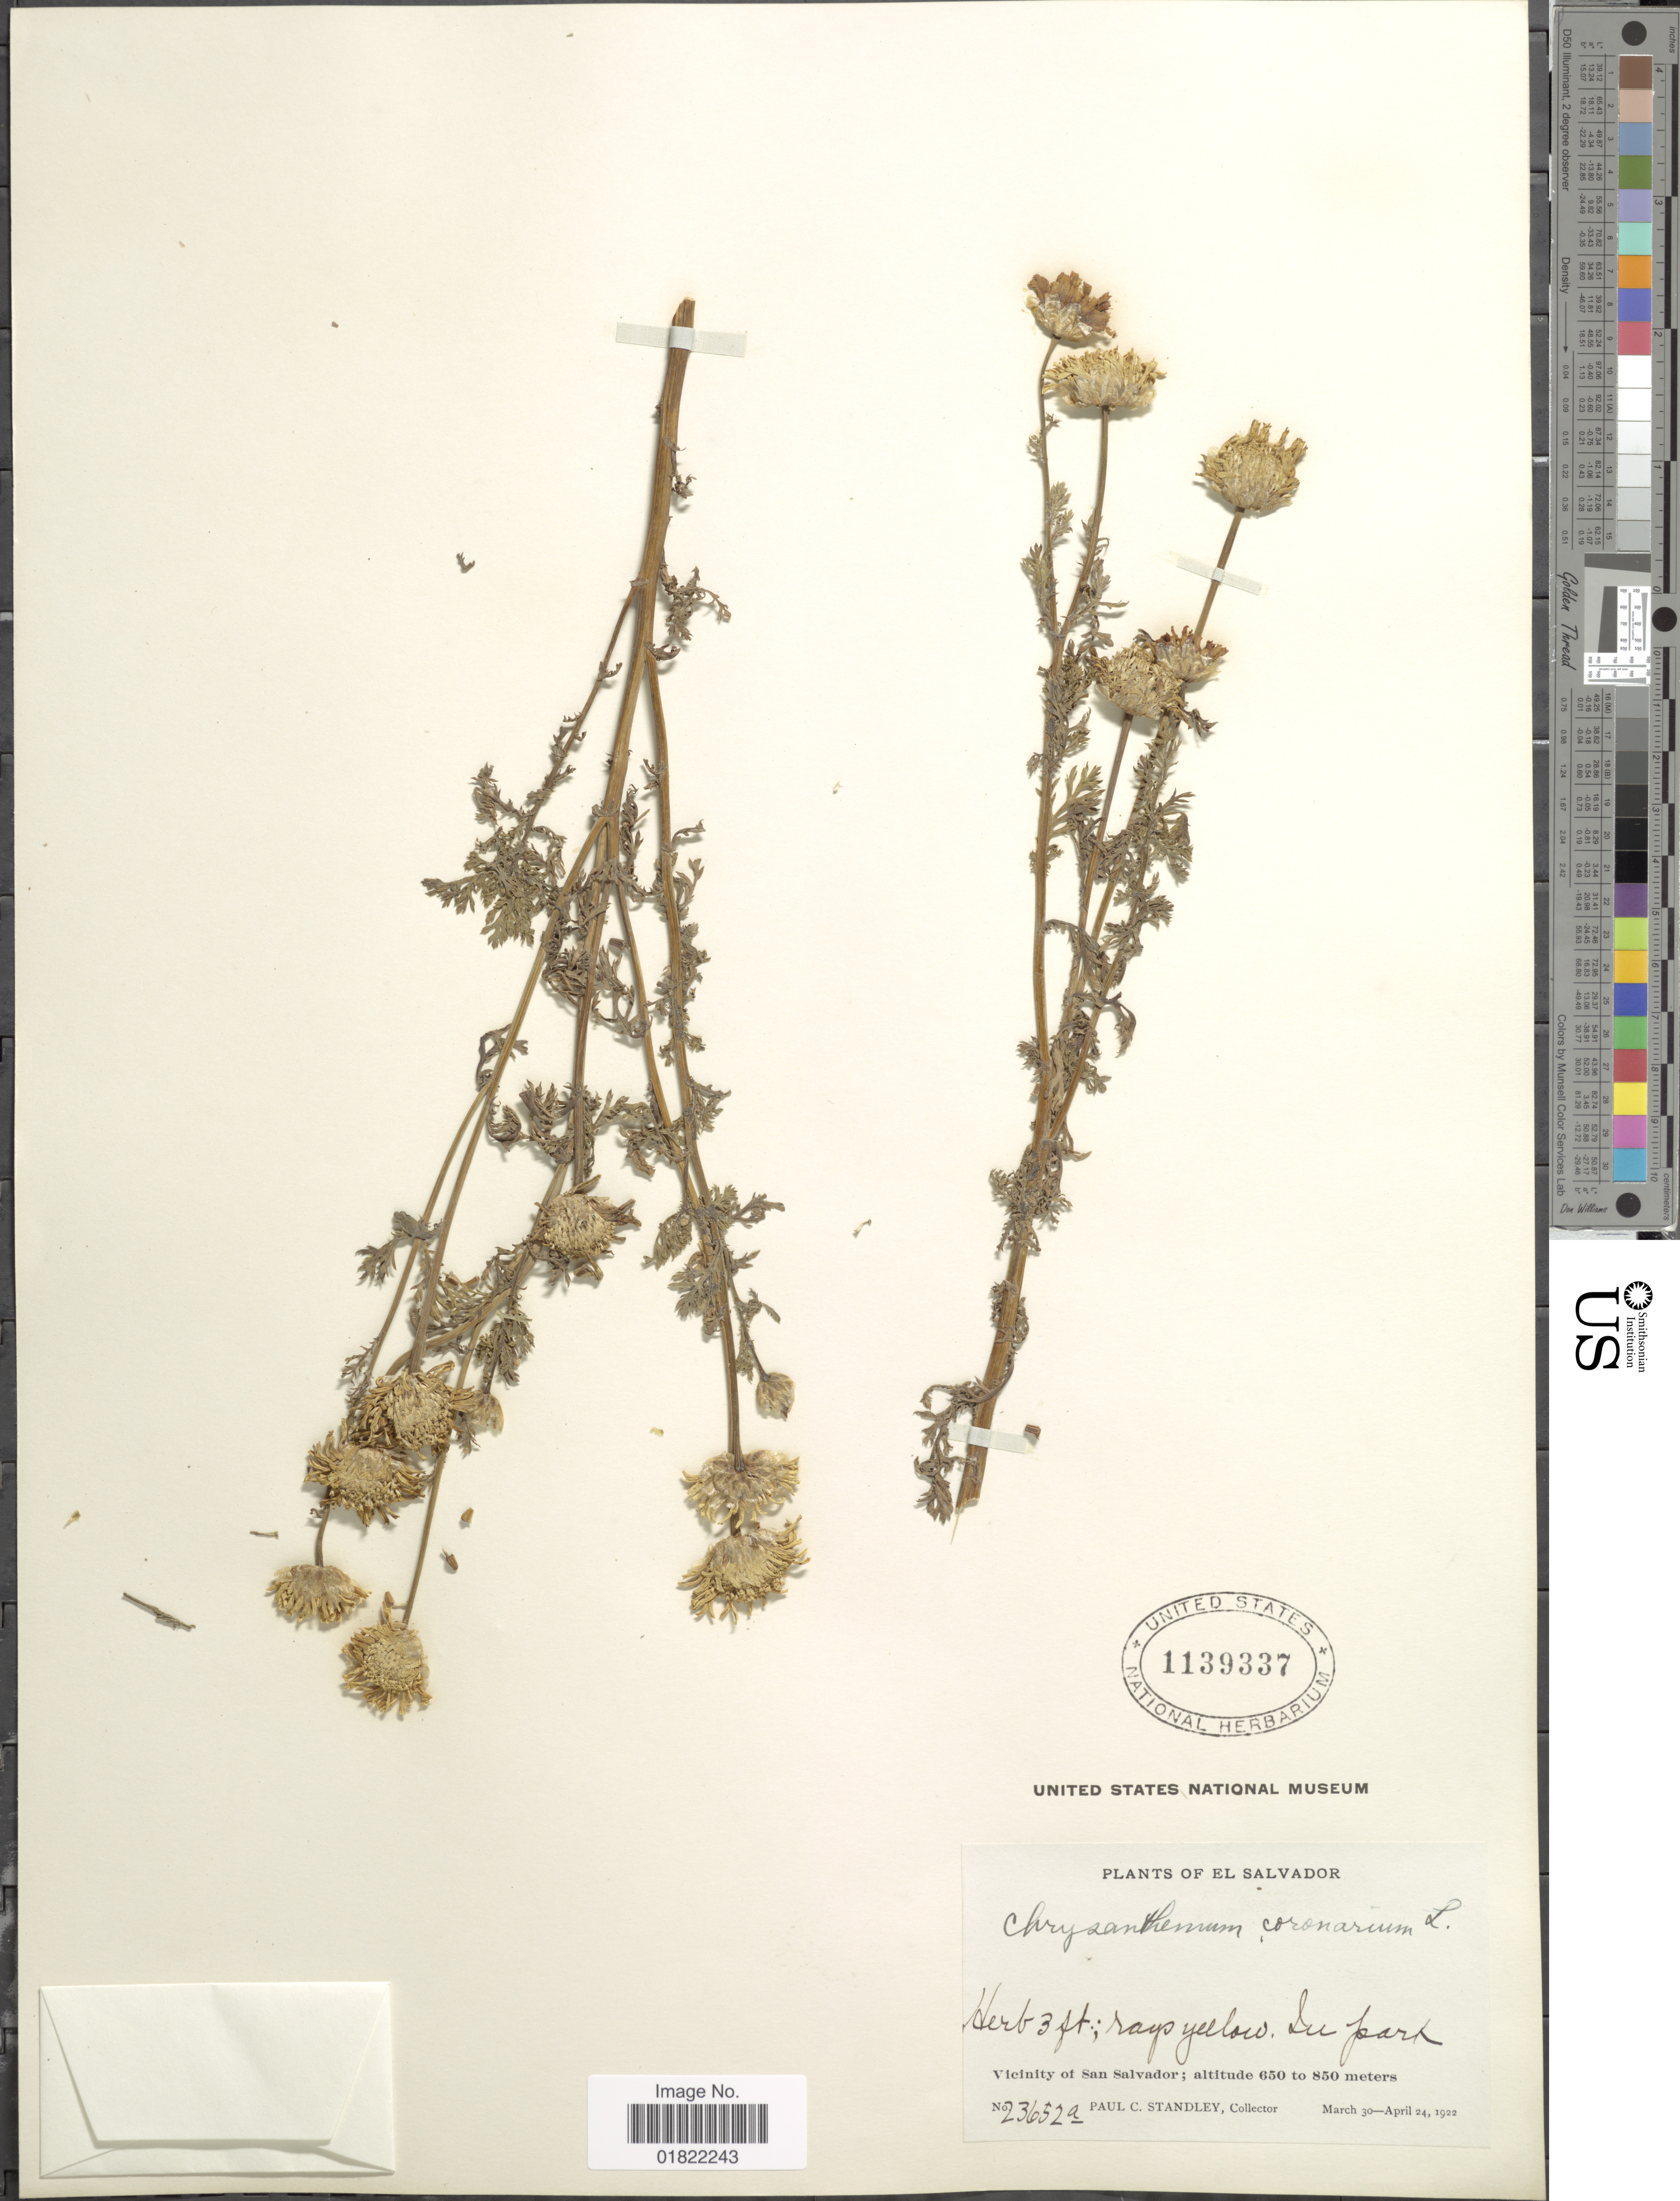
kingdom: Plantae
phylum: Tracheophyta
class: Magnoliopsida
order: Asterales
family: Asteraceae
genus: Chrysanthemum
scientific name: Chrysanthemum coronarium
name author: L.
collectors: P. C. Standley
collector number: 23652a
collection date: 1922-03-30/1922-04-24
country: El Salvador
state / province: San Salvador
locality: Vicinity of San Salvador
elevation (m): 650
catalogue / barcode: US 1139337